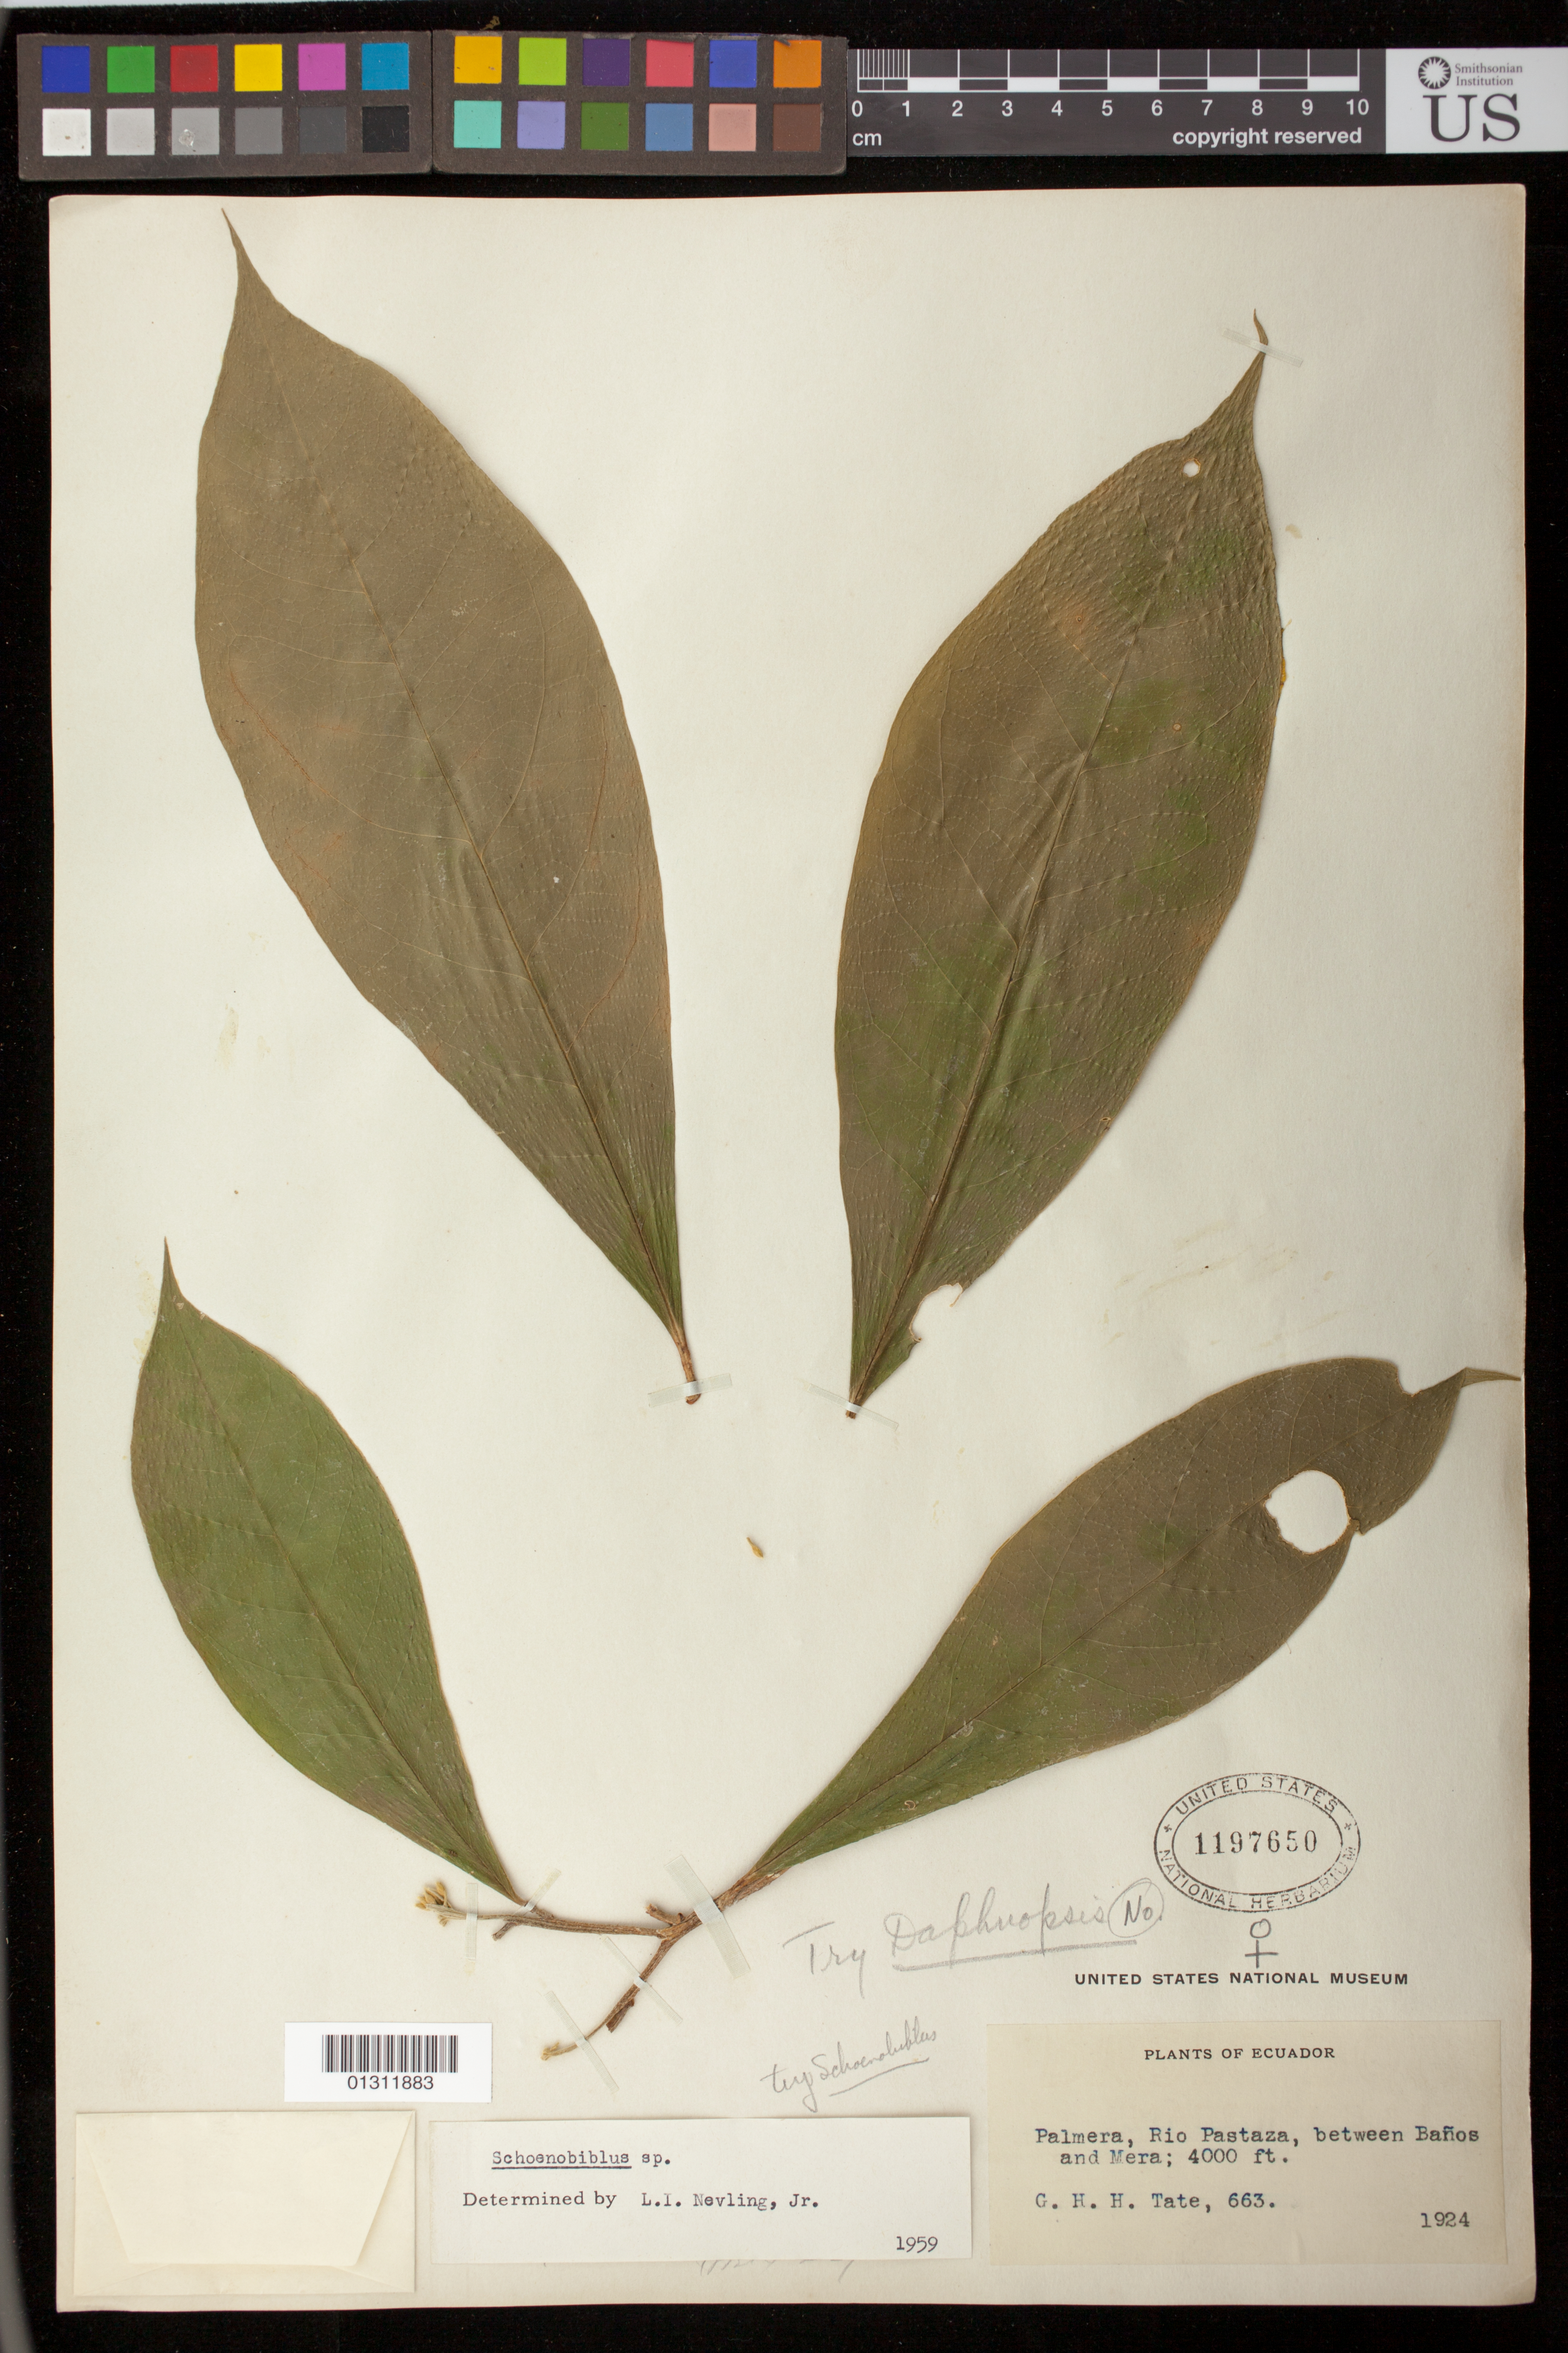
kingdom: Plantae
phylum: Tracheophyta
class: Magnoliopsida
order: Malvales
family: Thymelaeaceae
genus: Schoenobiblus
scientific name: Schoenobiblus sp.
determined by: Nevling, L. I., Jr.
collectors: G. Tate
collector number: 663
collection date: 1924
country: Ecuador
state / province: Pastaza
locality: Palmera, Rio Pastaza, between Banos and Mera.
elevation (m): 1219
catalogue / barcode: US 1197650